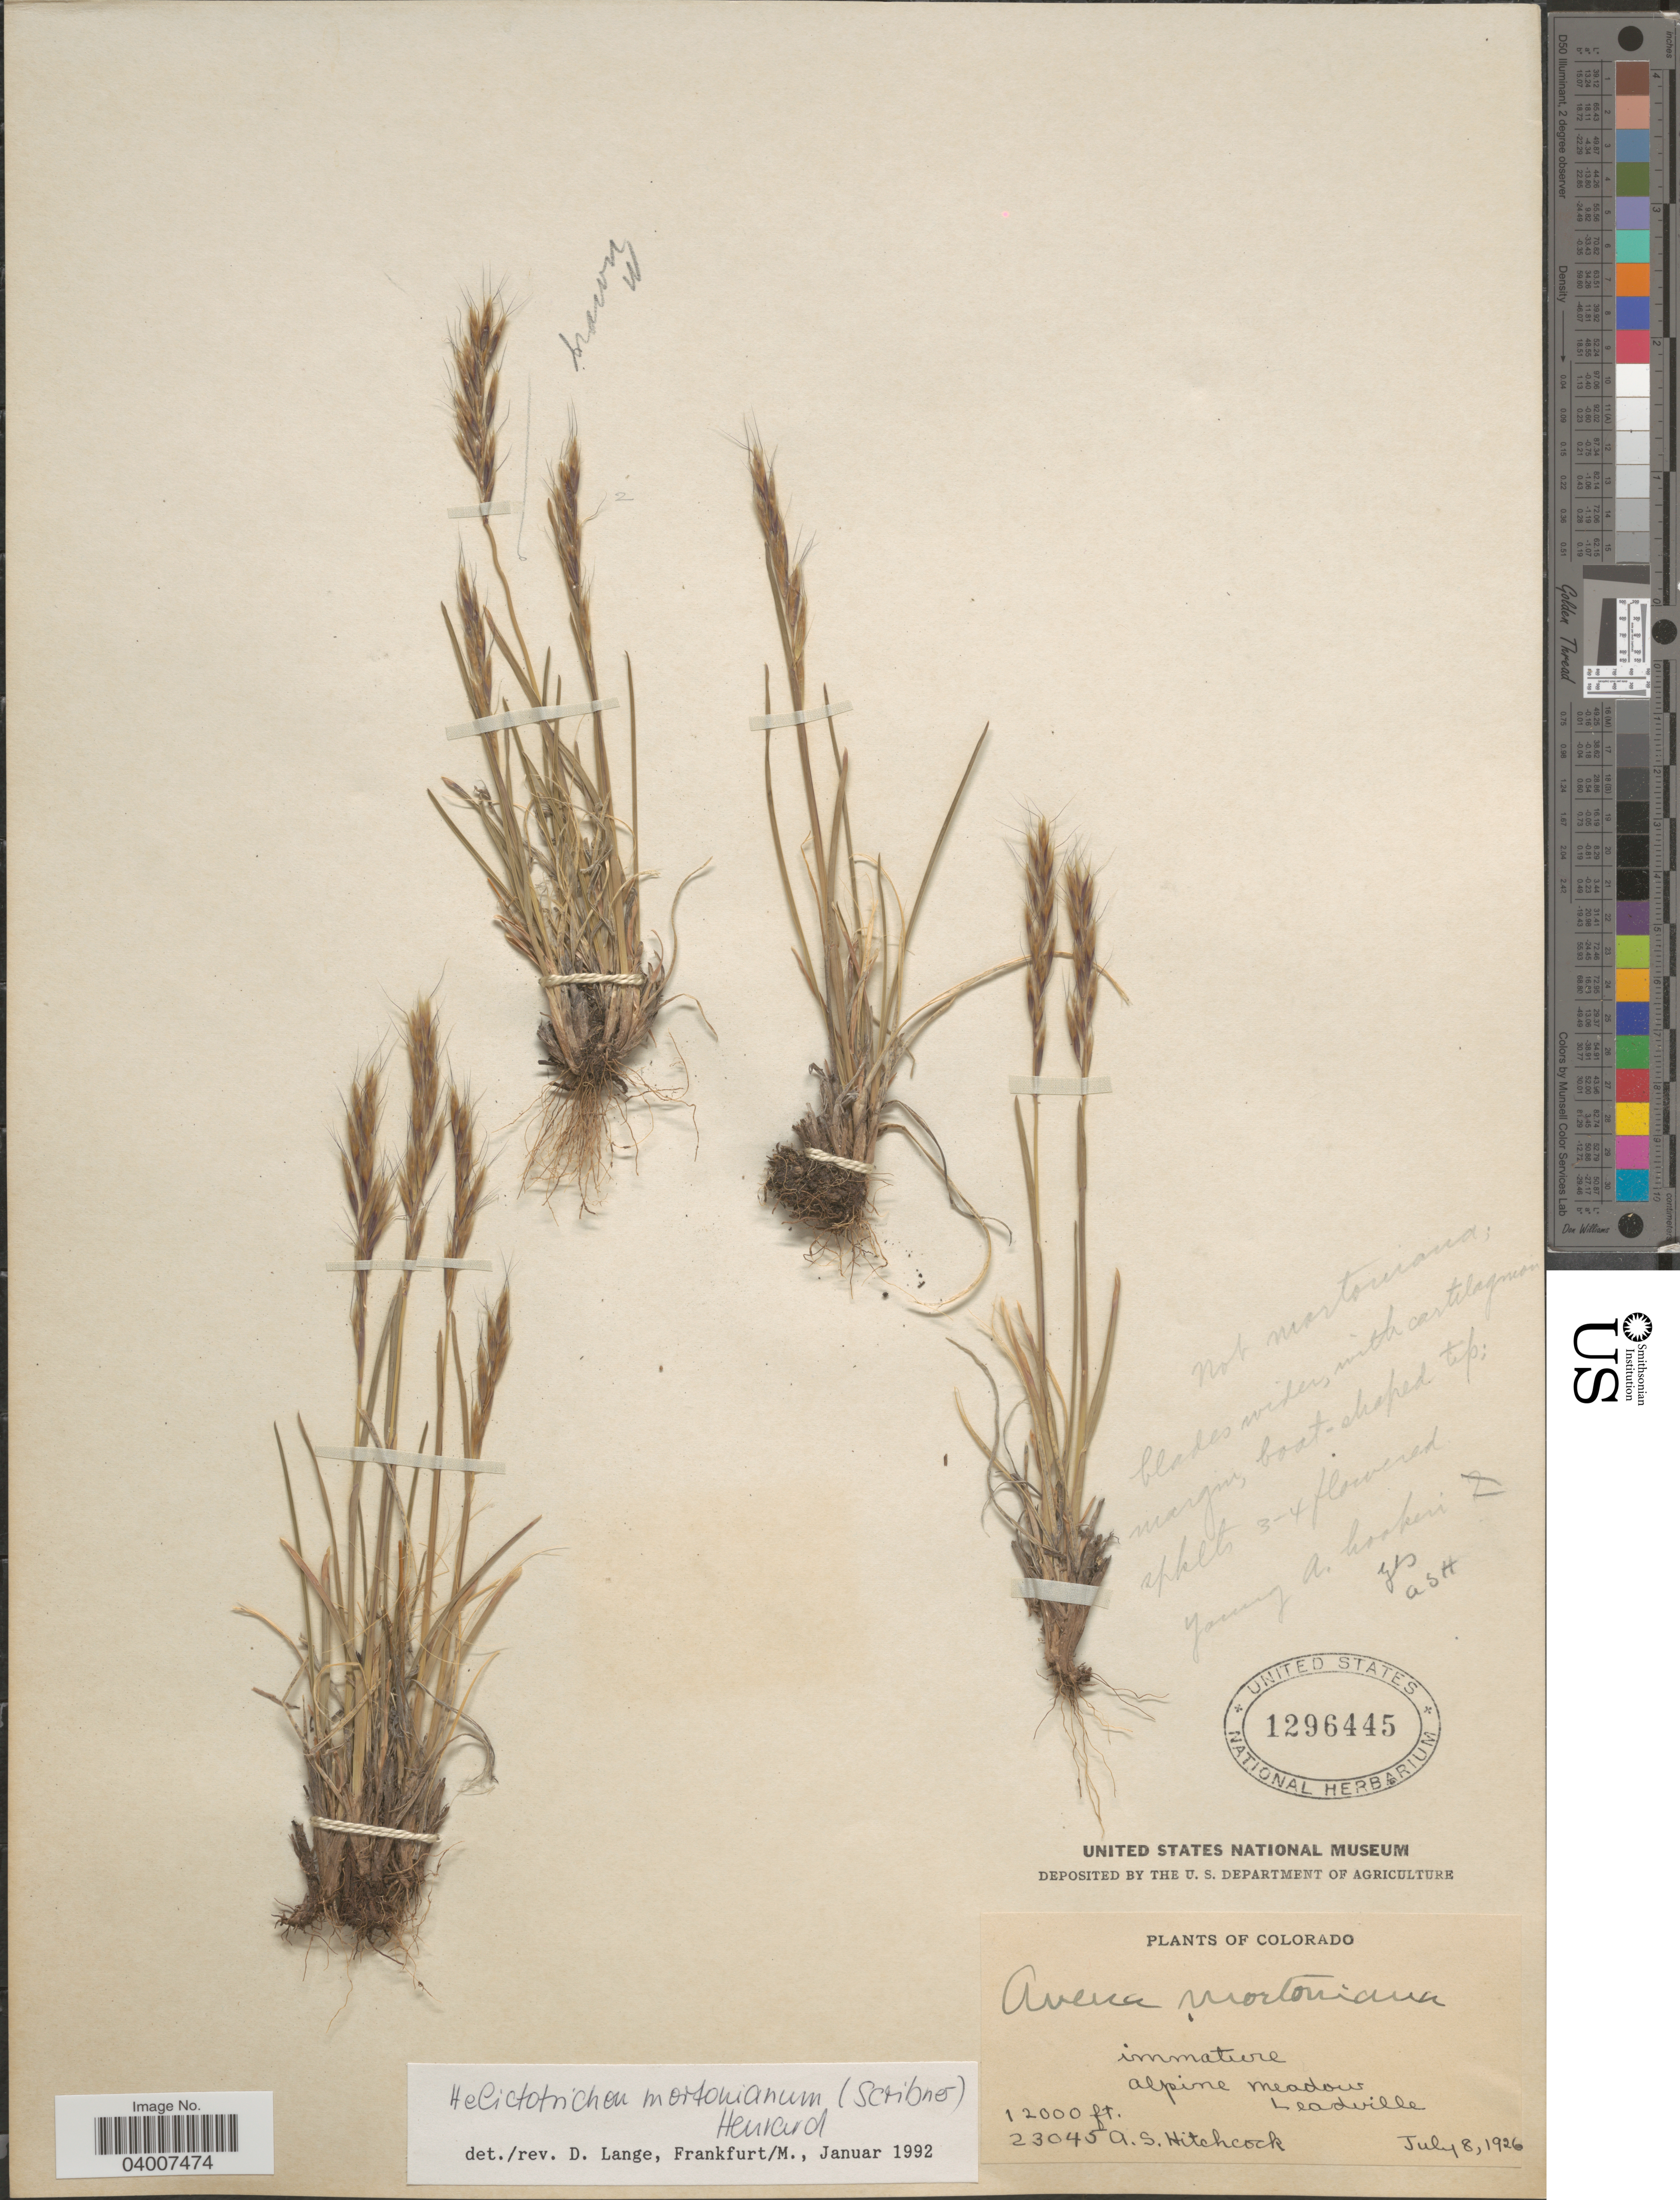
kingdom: Plantae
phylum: Tracheophyta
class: Liliopsida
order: Poales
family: Poaceae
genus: Helictotrichon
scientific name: Helictotrichon mortonianum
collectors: A. S. Hitchcock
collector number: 23045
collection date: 1926-07-08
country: United States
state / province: Colorado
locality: Alpine meadow. Leadville.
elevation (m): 3658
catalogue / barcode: US 1296445